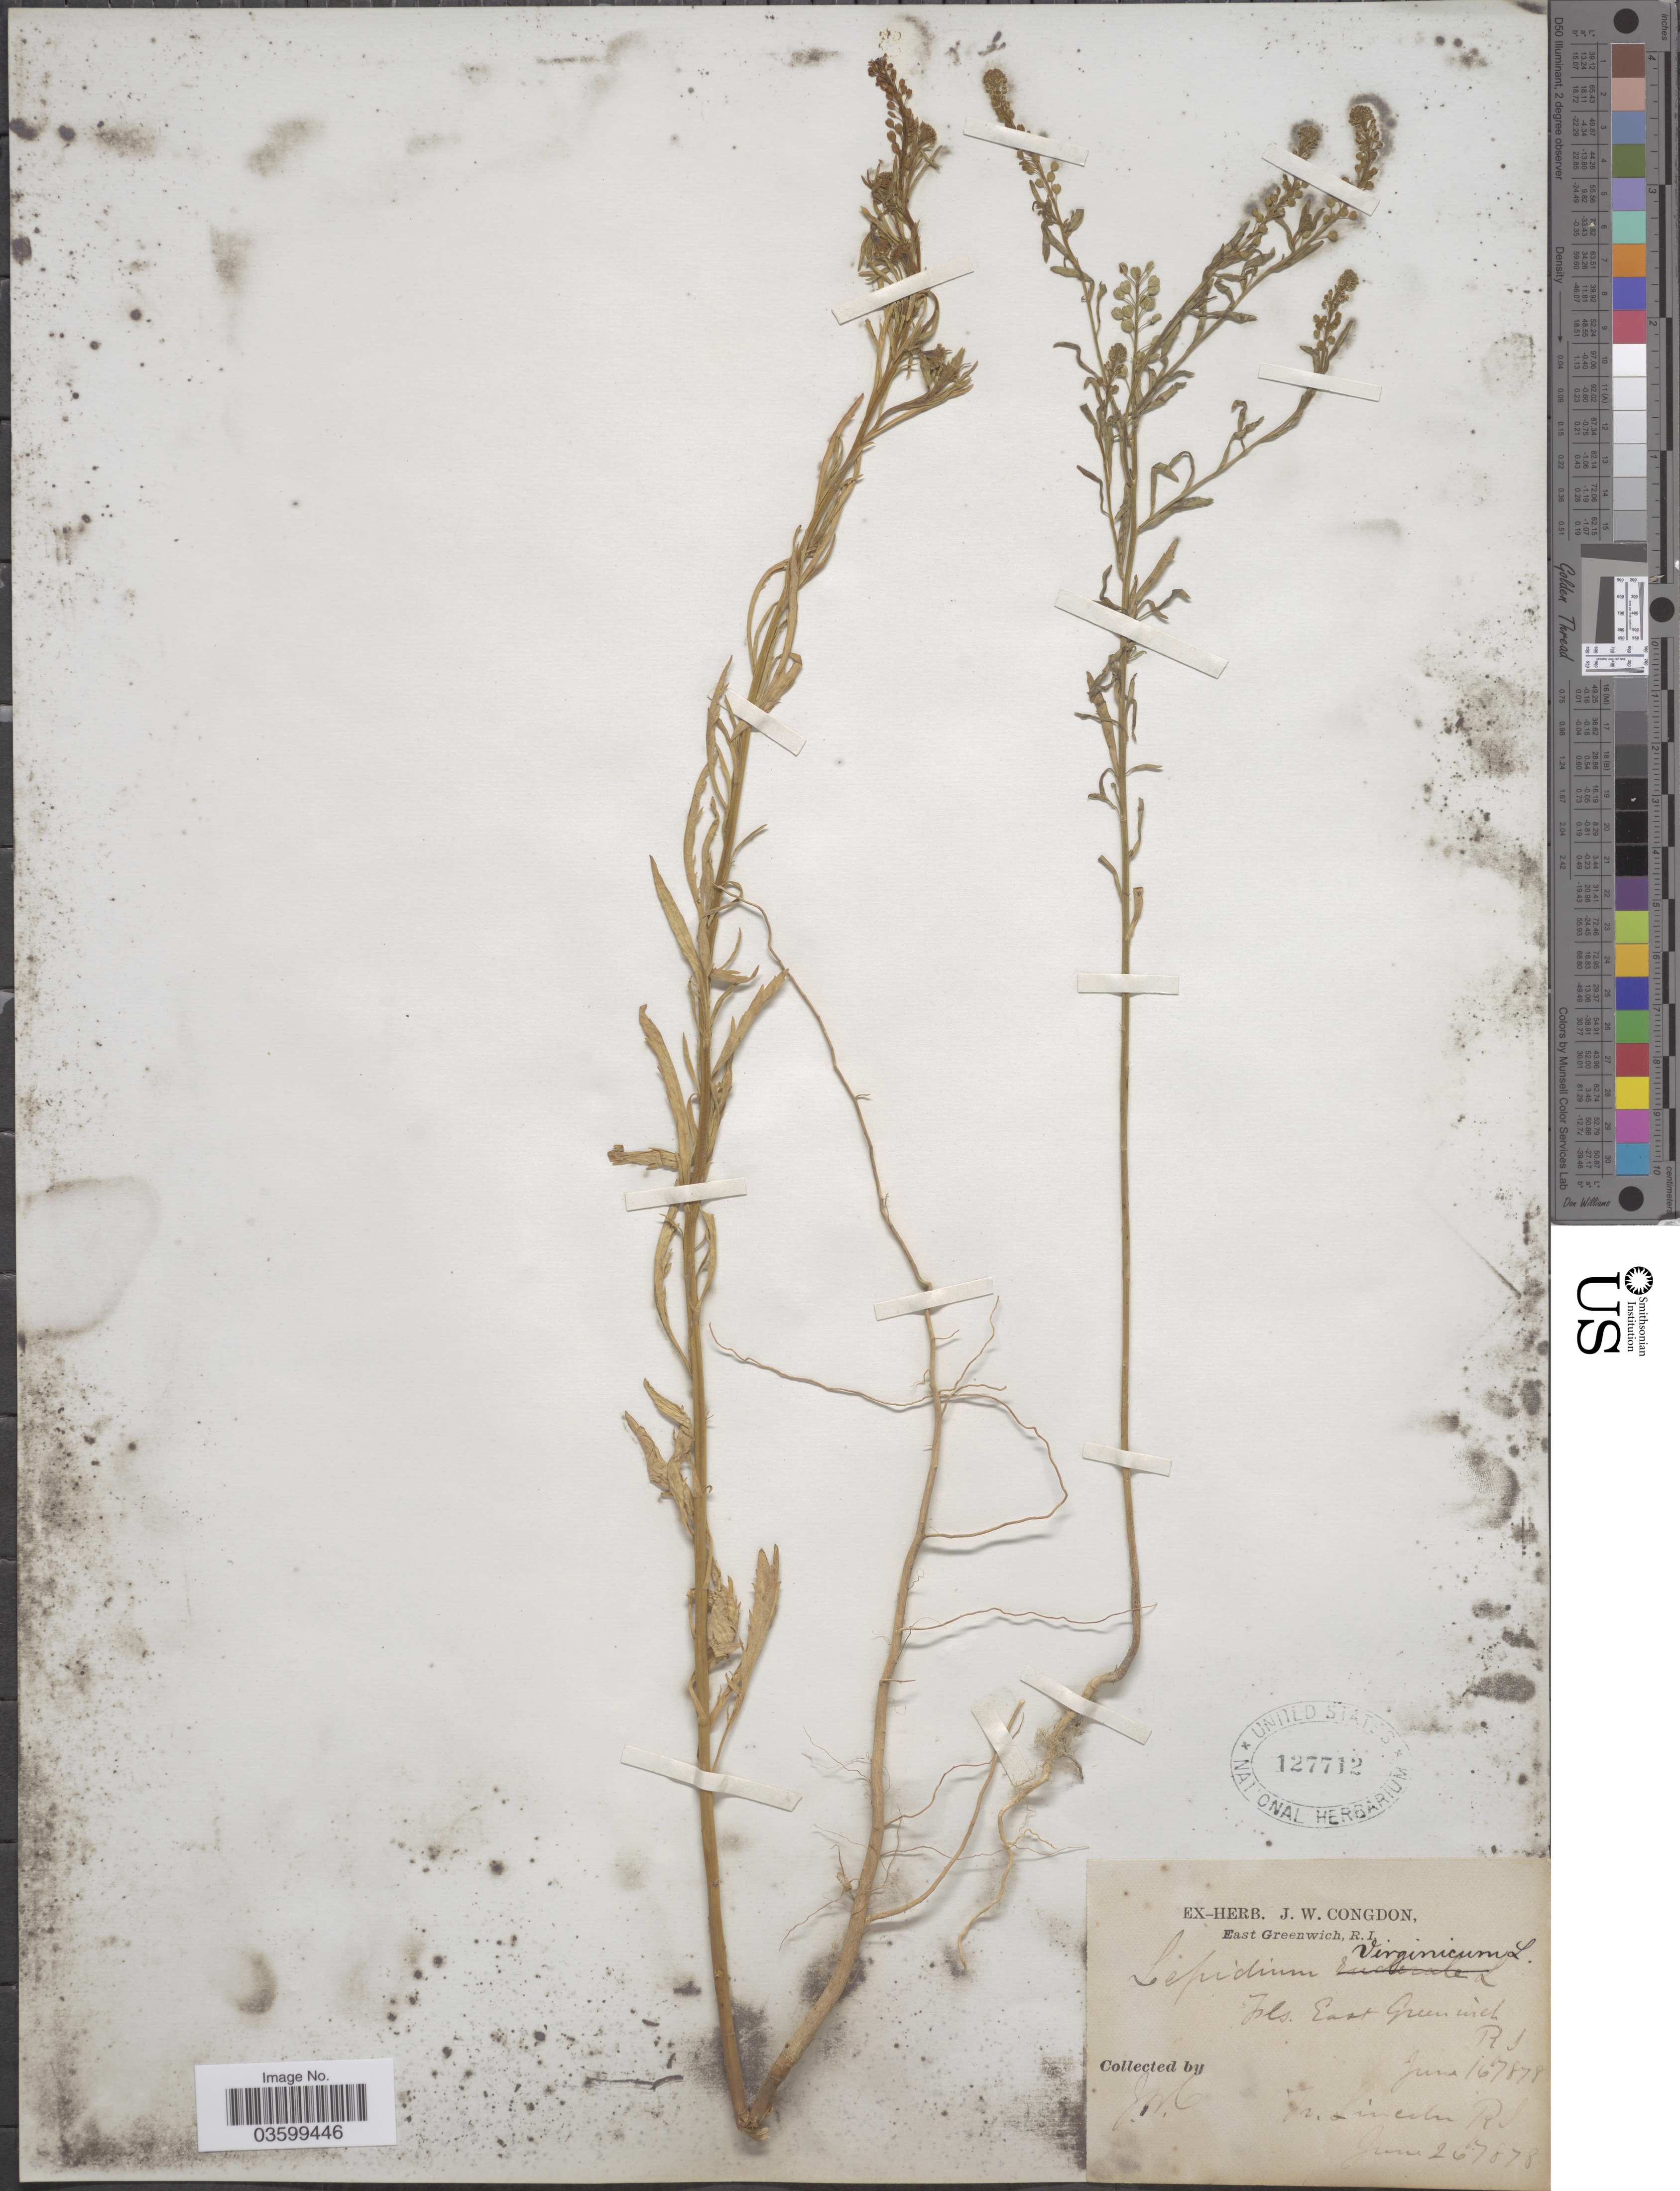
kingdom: Plantae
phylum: Tracheophyta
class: Magnoliopsida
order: Brassicales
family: Brassicaceae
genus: Lepidium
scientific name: Lepidium virginicum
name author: L.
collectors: J. W. Congdon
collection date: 1878-06-16/1878-06-26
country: United States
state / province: Rhode Island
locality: East Greenwich. Lincoln.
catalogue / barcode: US 127712